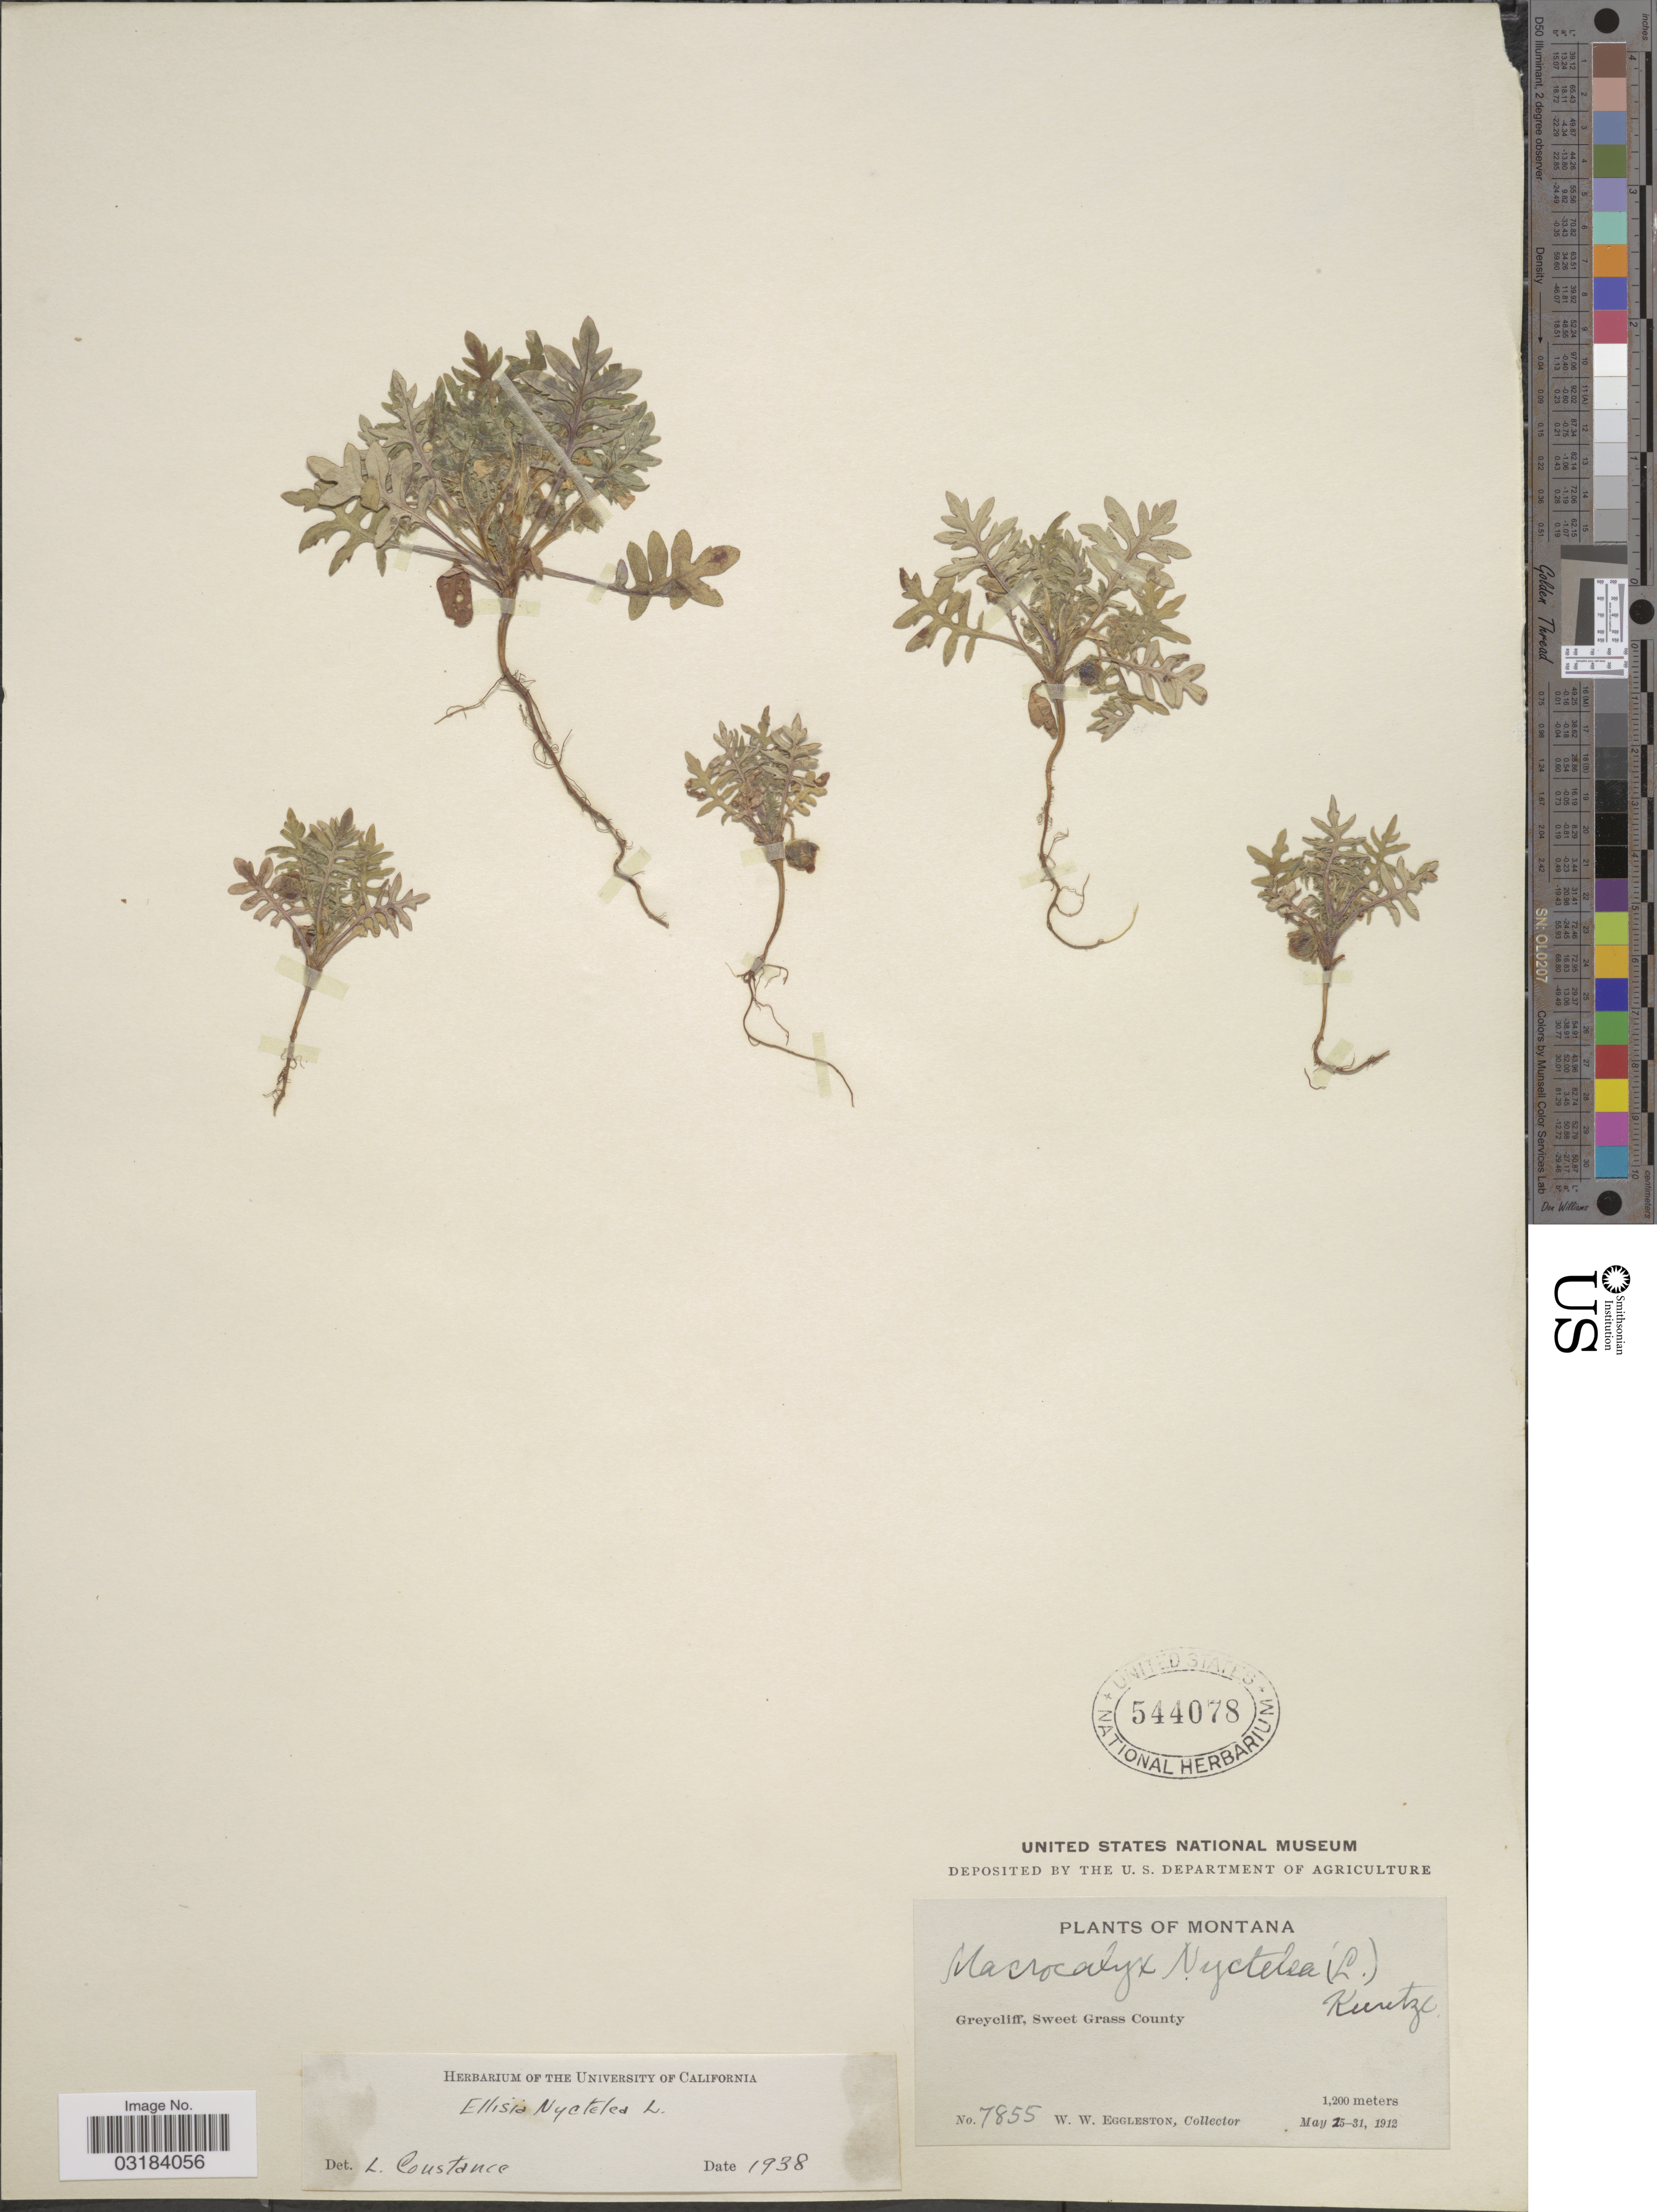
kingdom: Plantae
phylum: Tracheophyta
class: Magnoliopsida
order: Boraginales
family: Hydrophyllaceae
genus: Ellisia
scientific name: Ellisia nyctelea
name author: L.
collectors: W. W. Eggleston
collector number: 7855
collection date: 1912-05-25/1912-05-31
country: United States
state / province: Montana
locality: Greycliffs, Sweet Grass County.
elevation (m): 1200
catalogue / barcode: US 544078